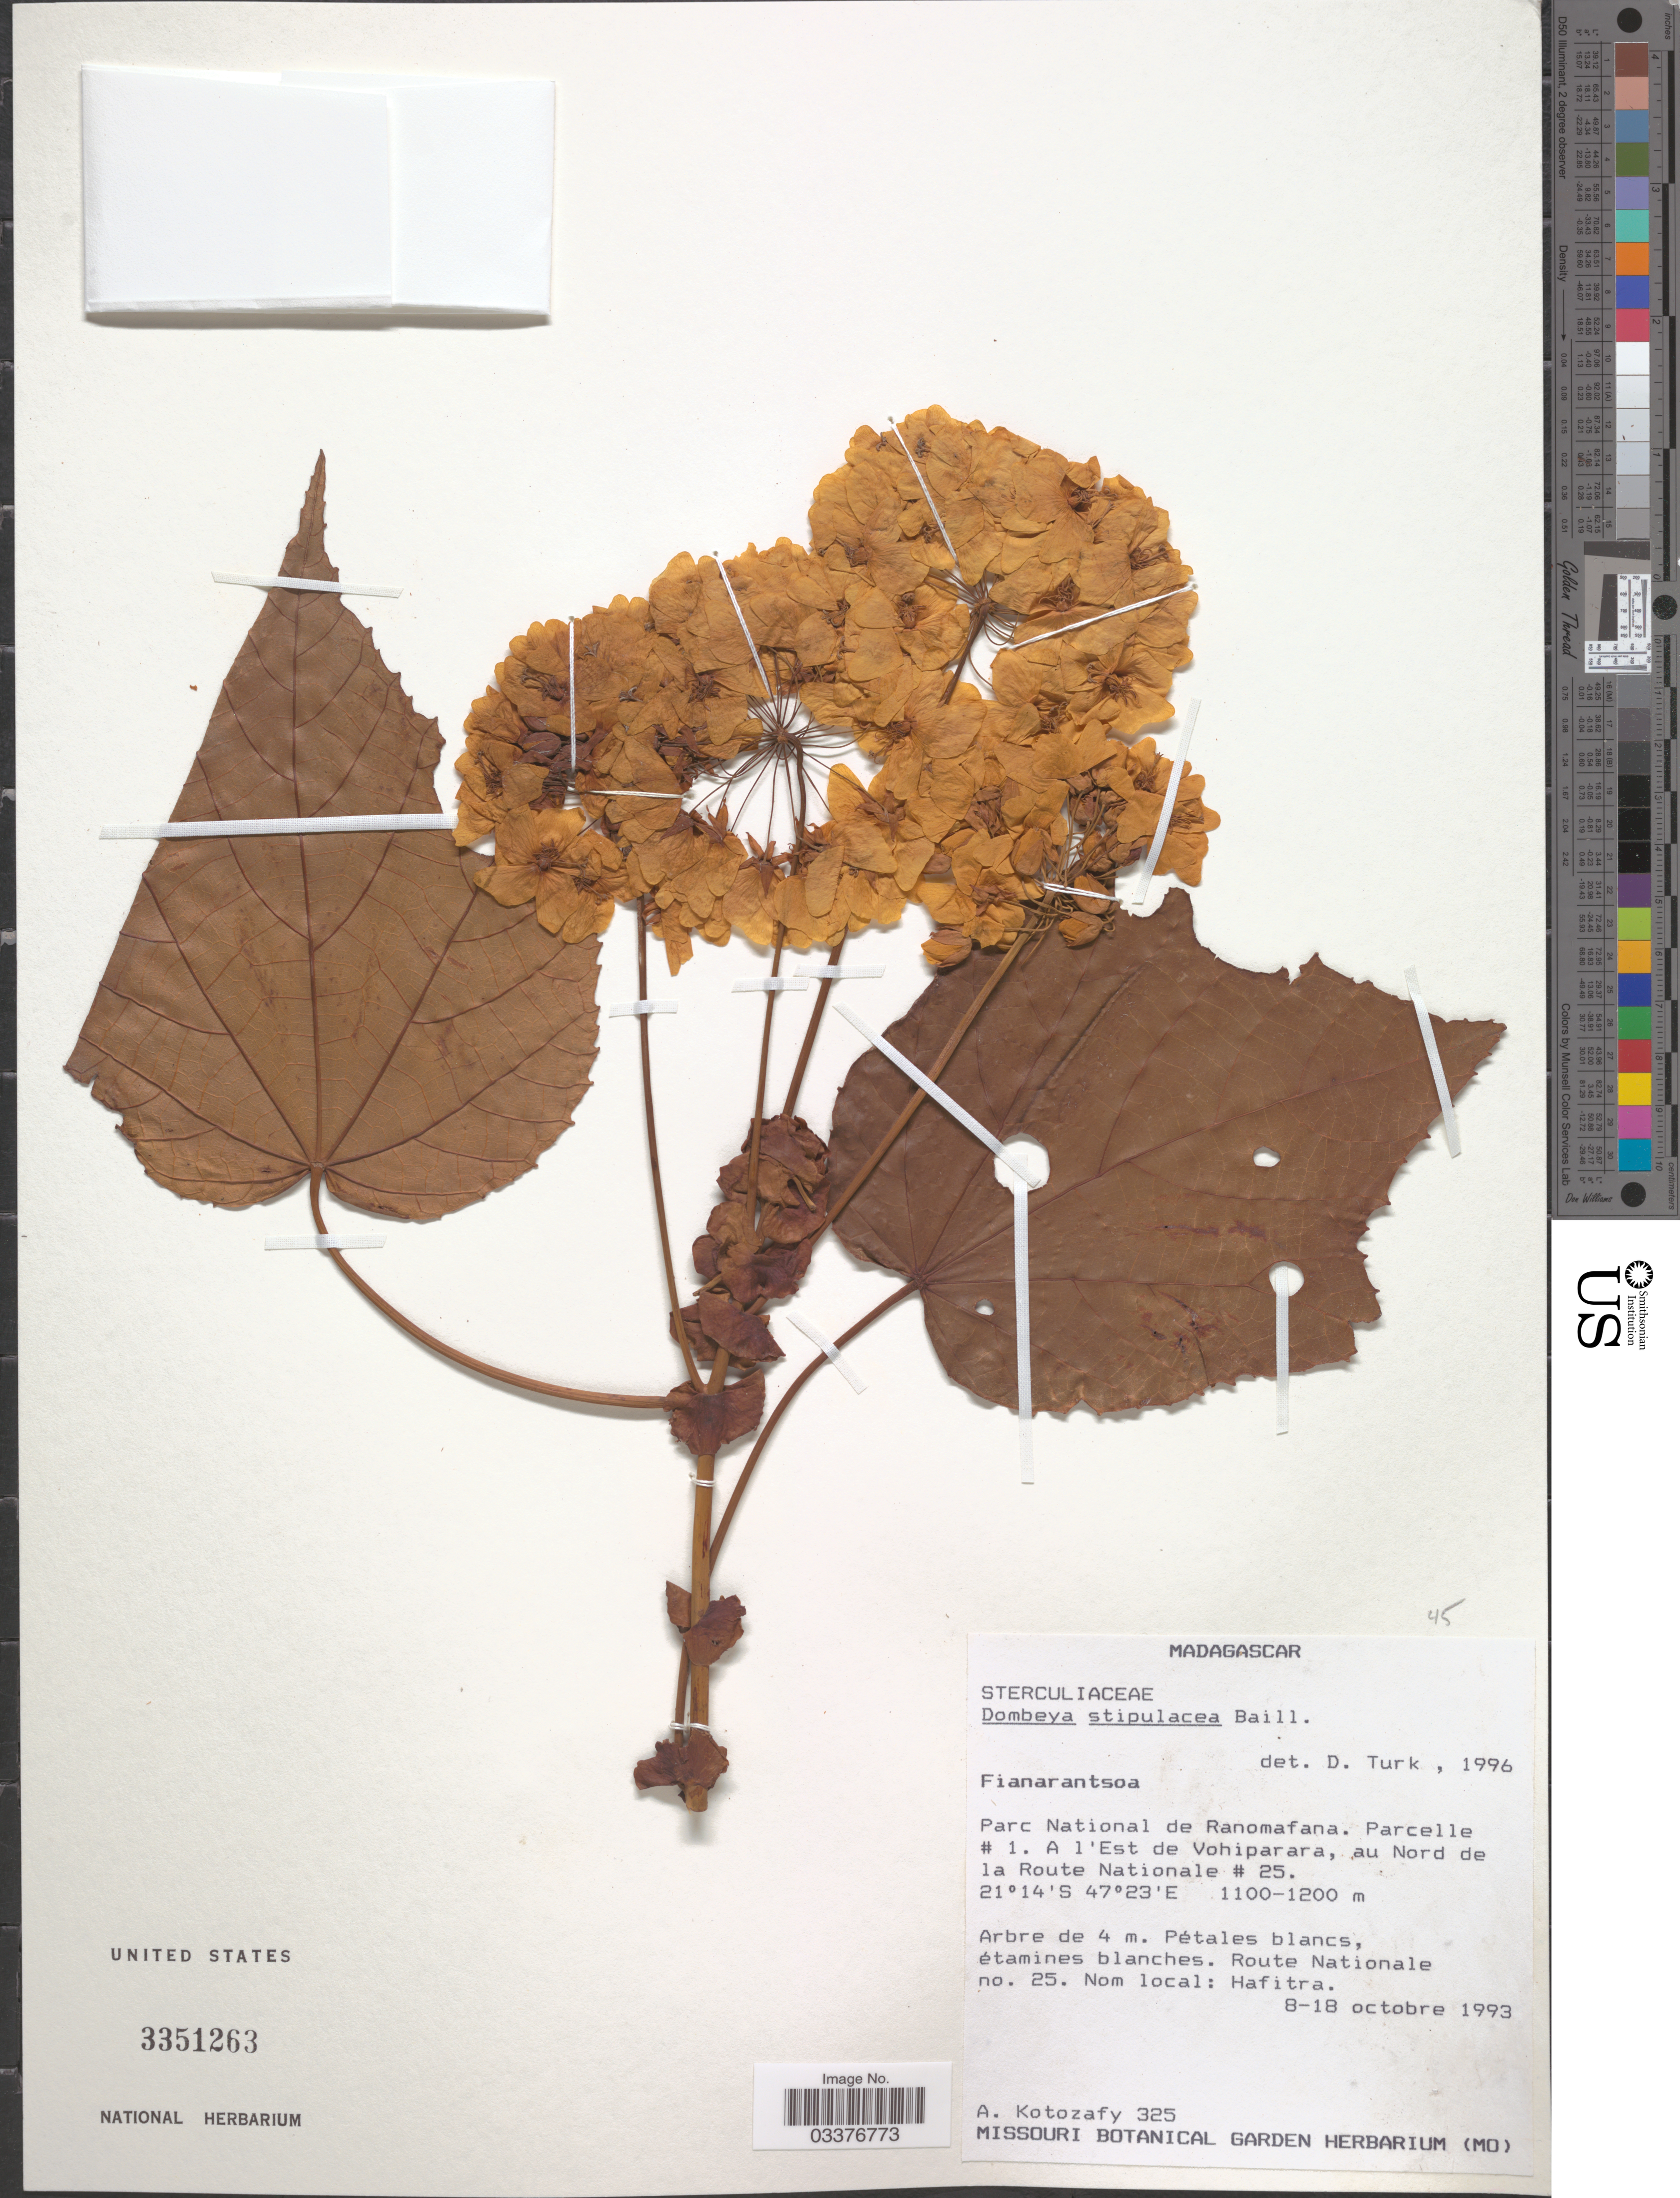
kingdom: Plantae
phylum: Tracheophyta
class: Magnoliopsida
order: Malvales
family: Malvaceae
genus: Dombeya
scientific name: Dombeya stipulacea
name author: Baill.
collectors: A. Kotozafy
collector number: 325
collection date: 1993-10-08/1993-10-18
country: Madagascar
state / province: Haute Matsiatra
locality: Parc National de Ranomafana. Parcelle # 1. A l' Est de Vohiparara, au Nord de la Route Nationale # 25.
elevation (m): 1100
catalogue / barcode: US 3351263